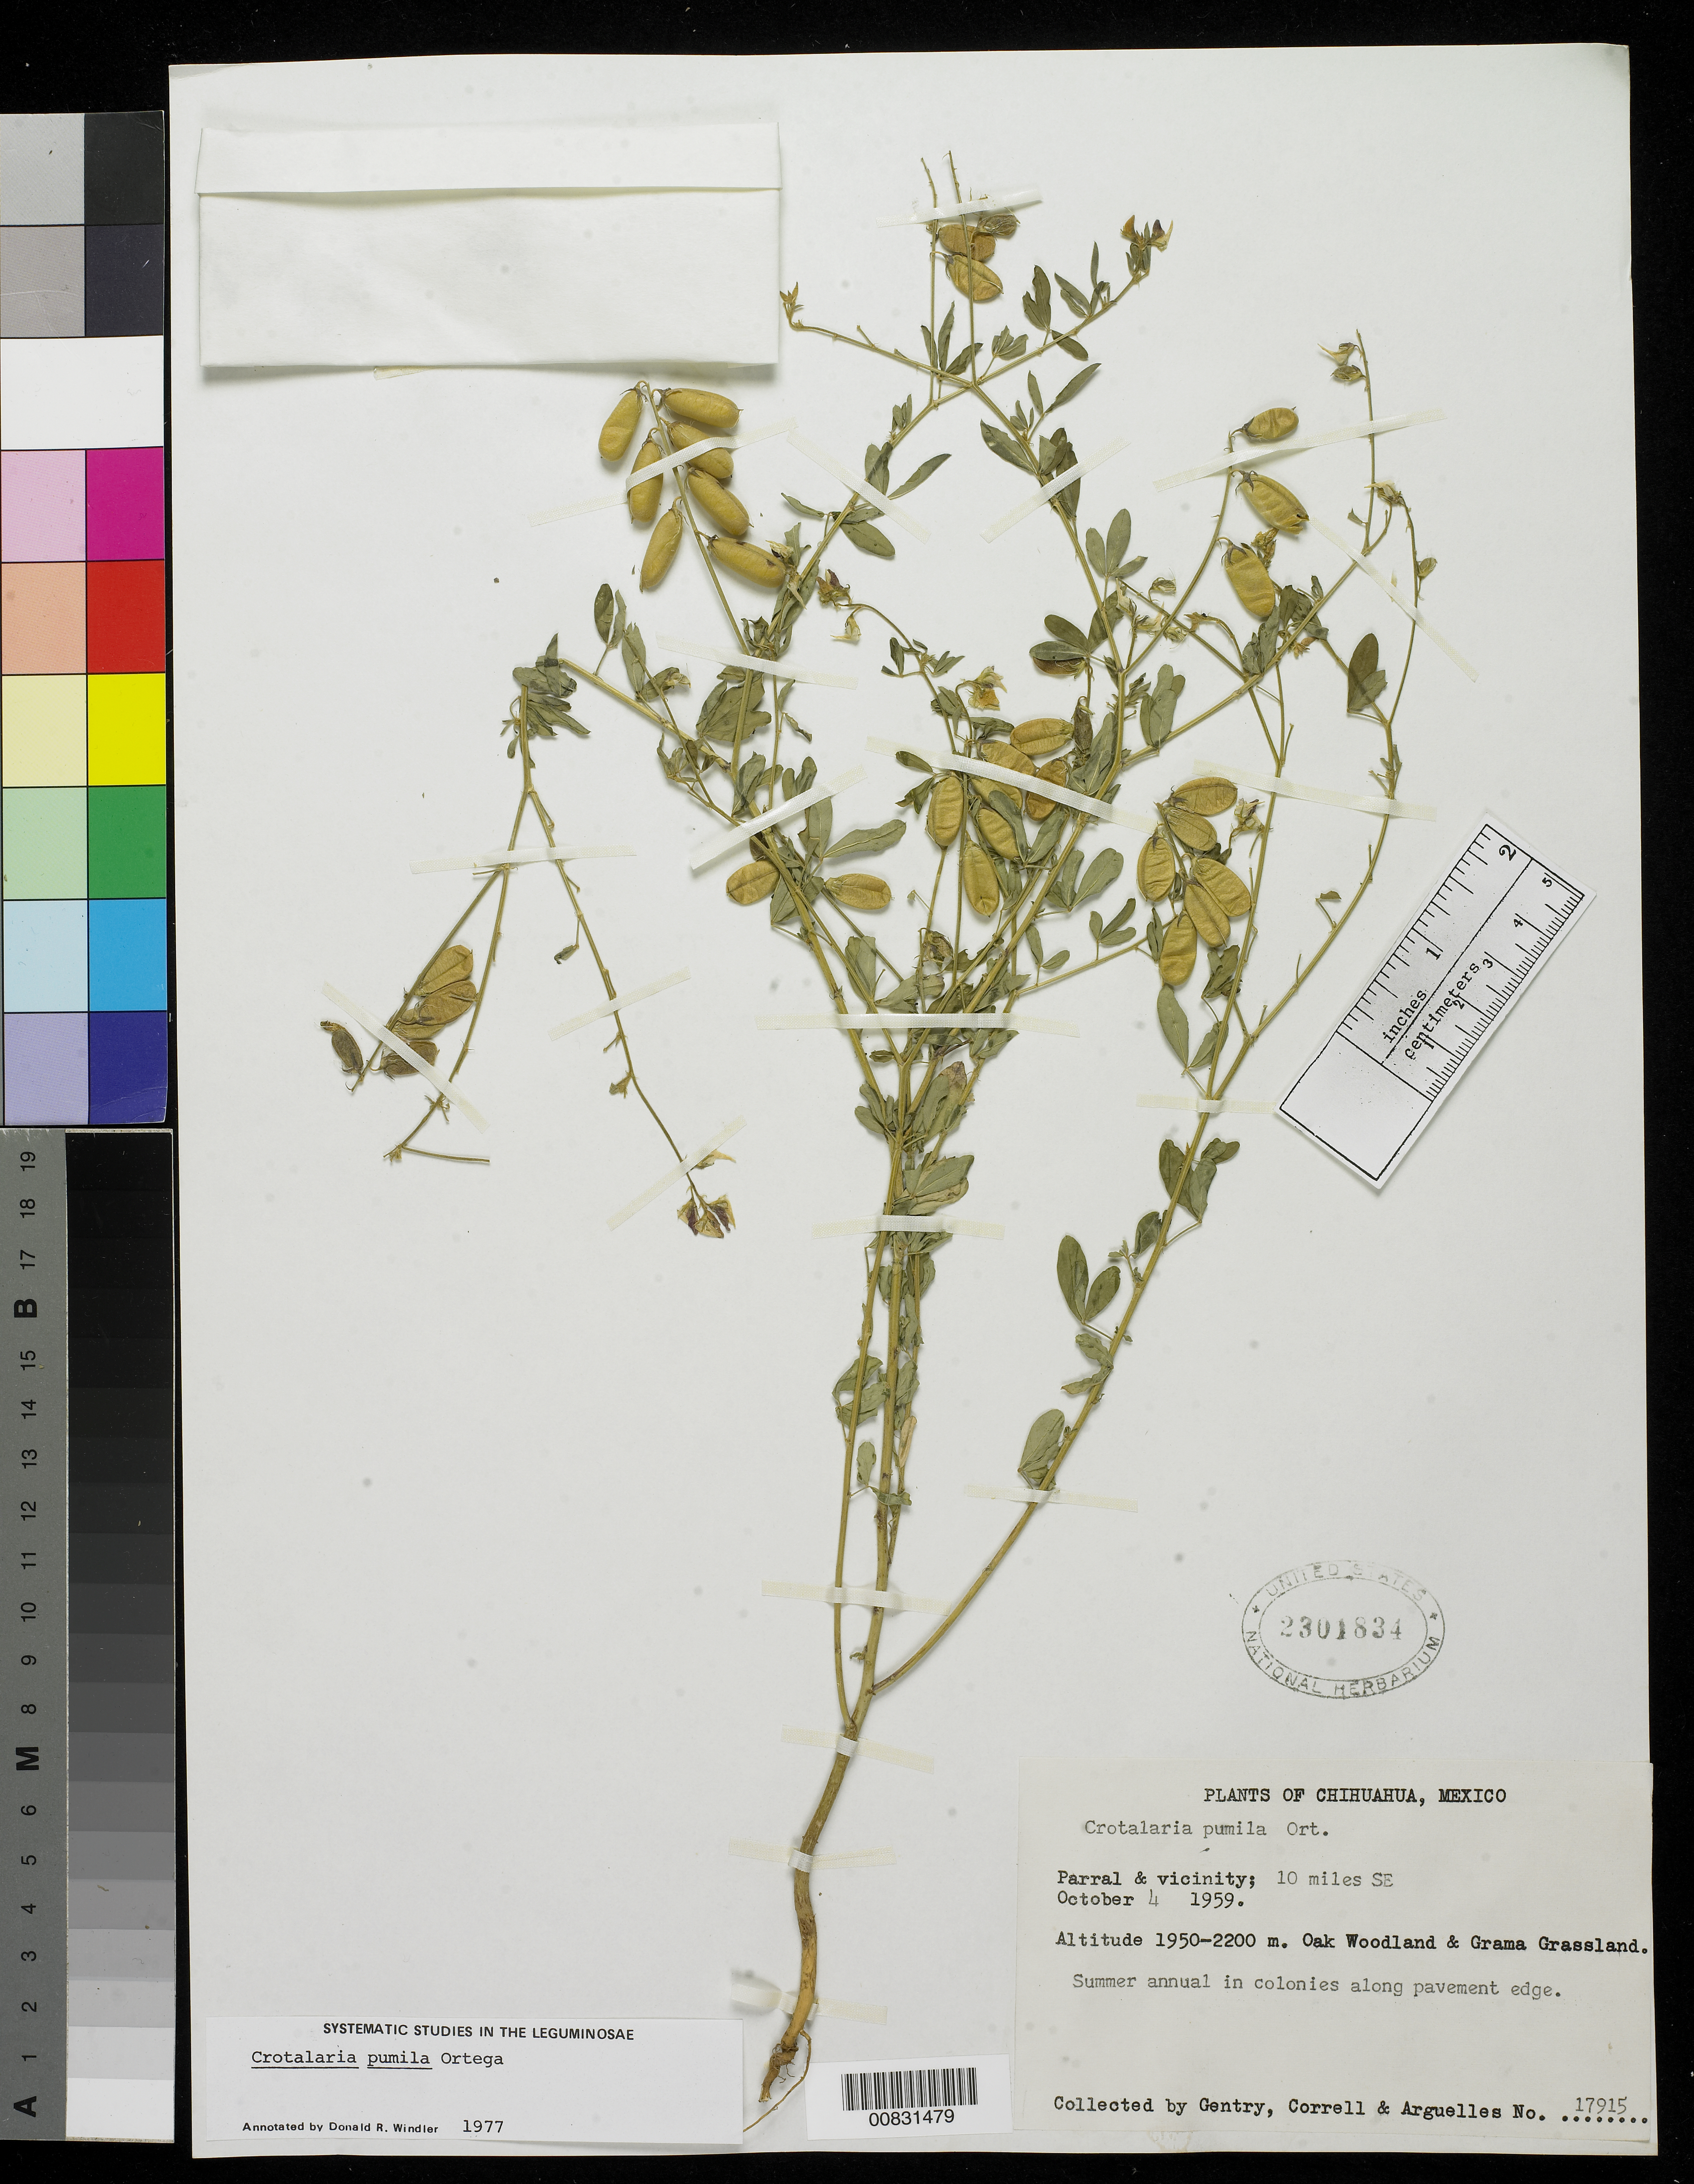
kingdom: Plantae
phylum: Tracheophyta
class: Magnoliopsida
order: Fabales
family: Fabaceae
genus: Crotalaria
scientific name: Crotalaria pumila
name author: Ortega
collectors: Gentry, --, -- Correll & Arguelles, --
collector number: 17915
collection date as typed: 04 Oct 1959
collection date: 1959-10-04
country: Mexico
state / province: Chihuahua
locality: Parral and vicinity; 10 miles SE. Along pavement edge.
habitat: Oak Woodland and Grama Grassland.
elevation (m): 2200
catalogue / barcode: US 2301834